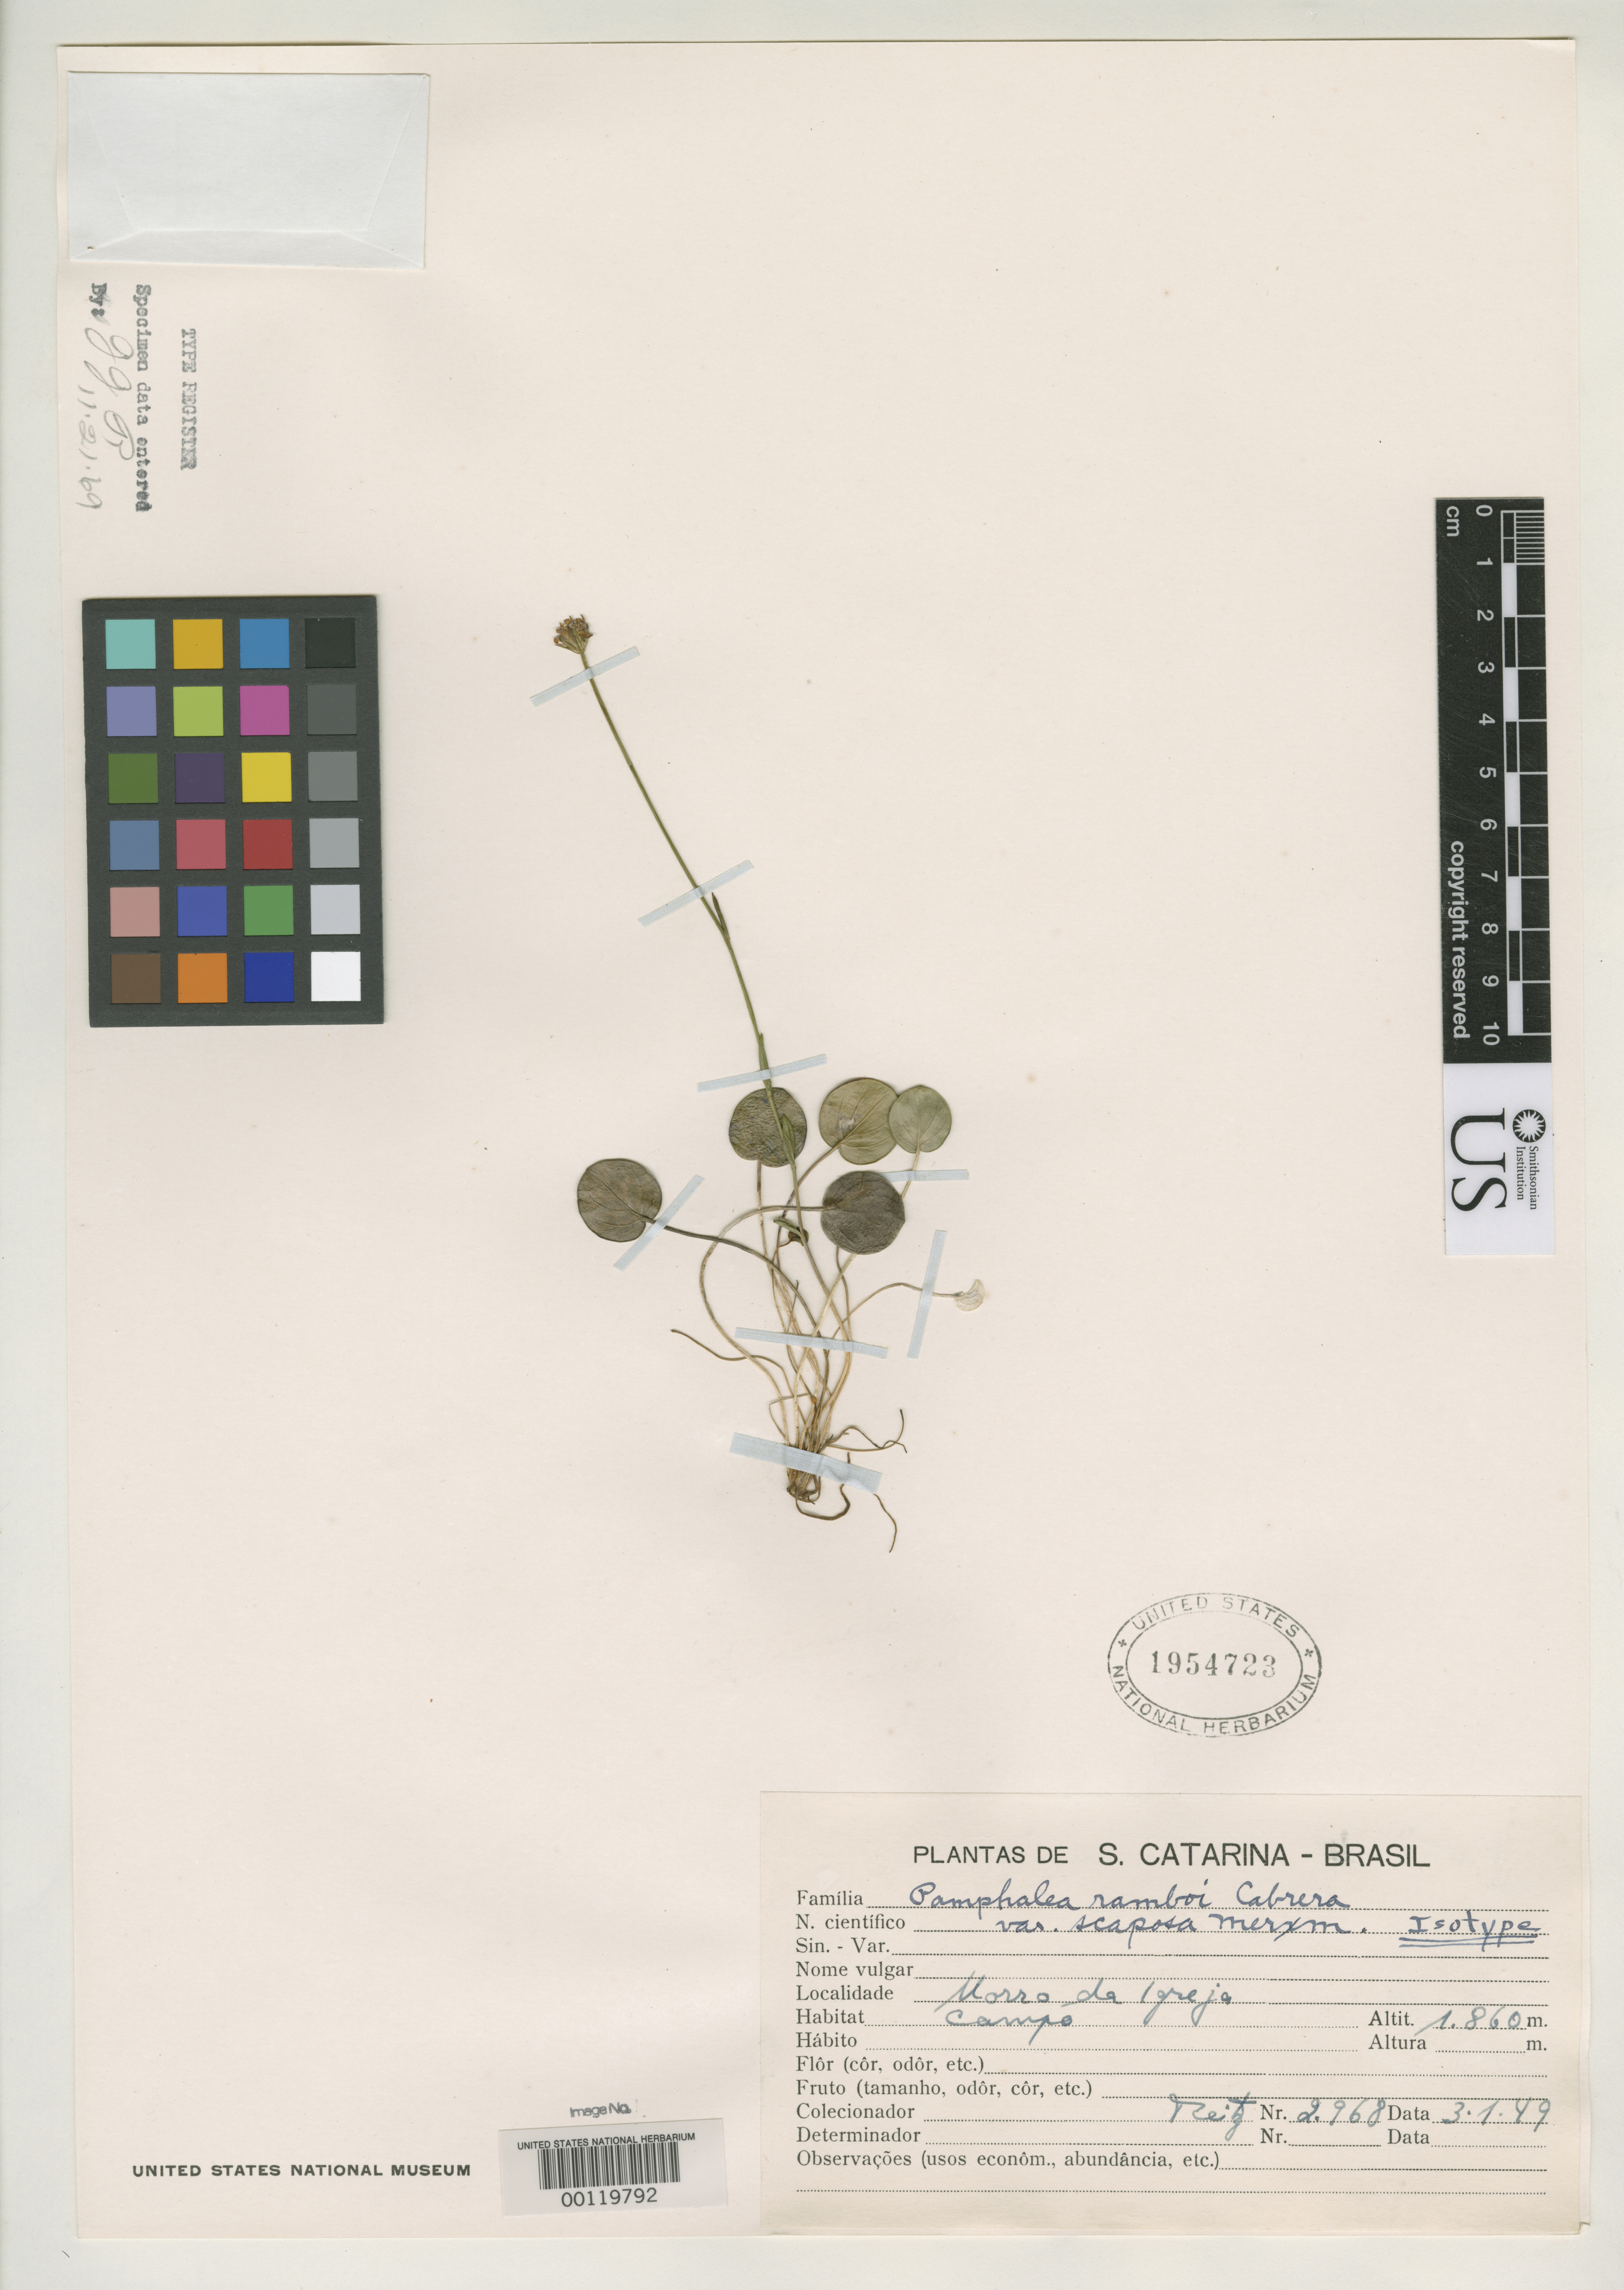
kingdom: Plantae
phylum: Tracheophyta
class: Magnoliopsida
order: Asterales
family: Asteraceae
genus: Panphalea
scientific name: Panphalea ramboi var. scaposa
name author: Merxmueller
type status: Isotype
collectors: R. Reitz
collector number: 2968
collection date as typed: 03 Jan 1949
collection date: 1949-01-03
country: Brazil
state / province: Santa Catarina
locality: Morro de Igreja.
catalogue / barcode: US 1954723